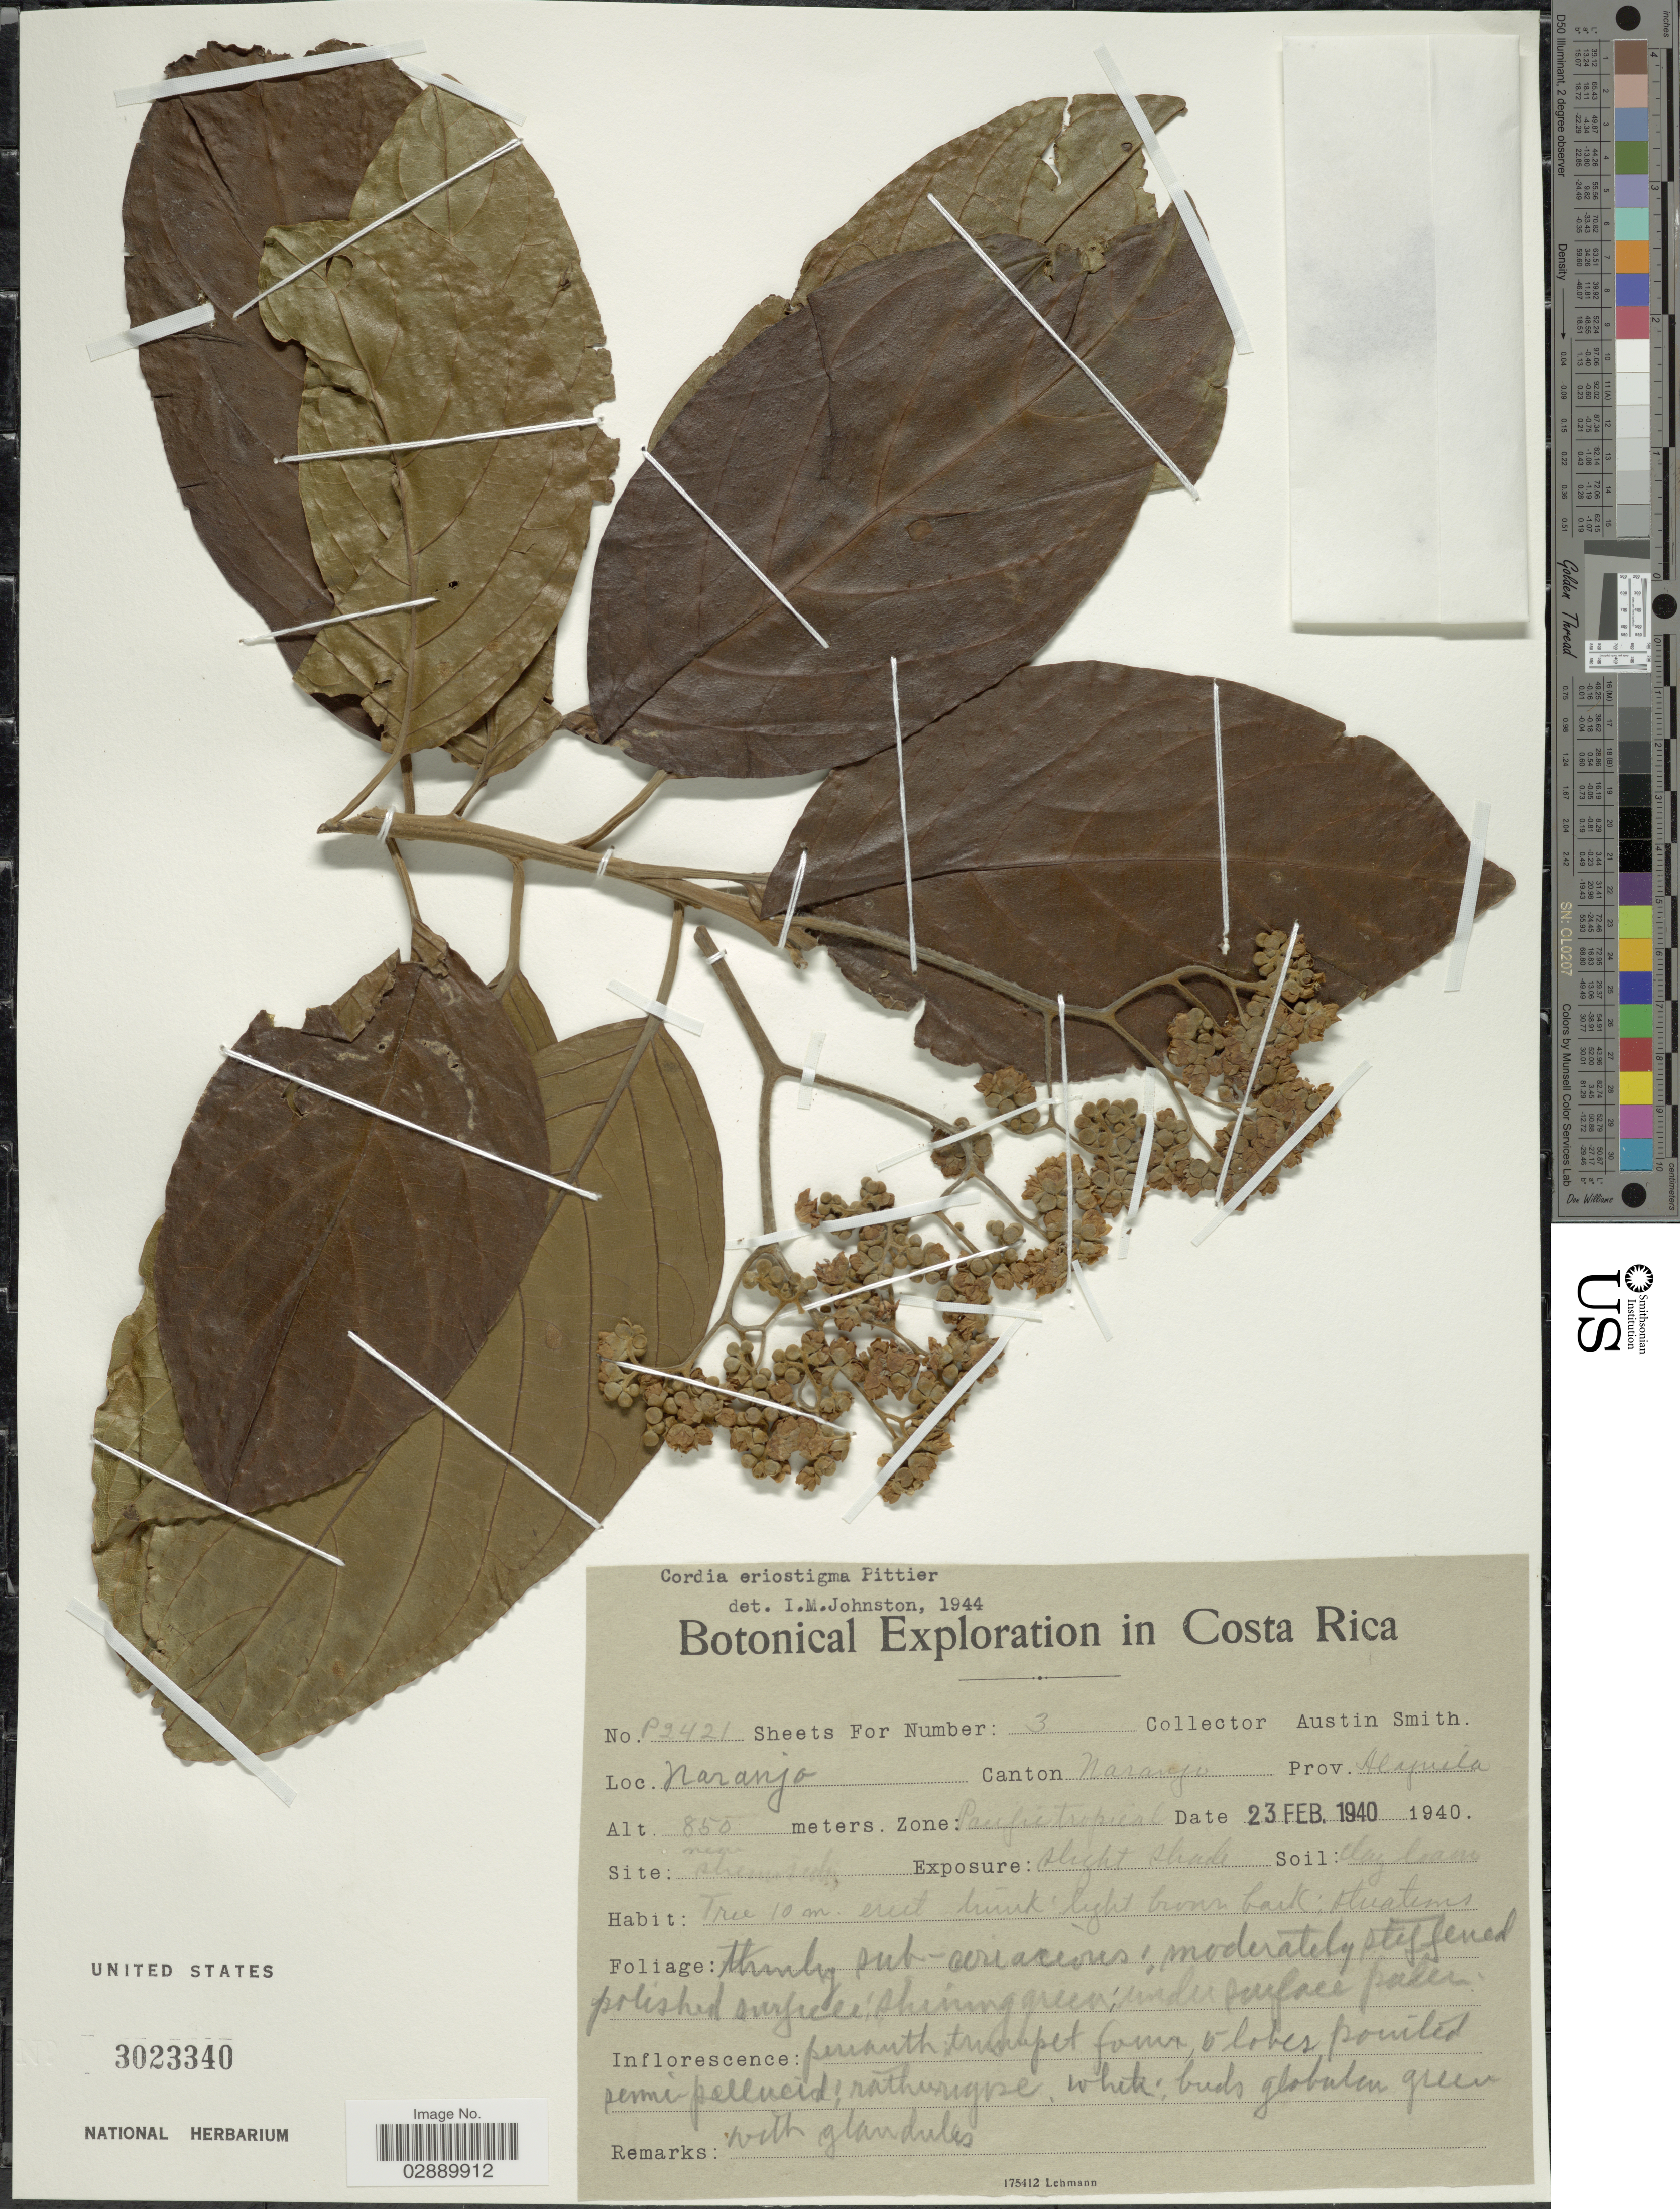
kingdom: Plantae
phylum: Tracheophyta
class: Magnoliopsida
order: Boraginales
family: Cordiaceae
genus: Cordia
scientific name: Cordia eriostigma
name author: Pittier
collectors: Aust P. Smith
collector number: P2421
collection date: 1940-02-23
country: Costa Rica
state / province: Alajuela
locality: Naranjo, Canton Naranjo. Zone: Pacific tropical.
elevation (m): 850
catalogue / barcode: US 3023340